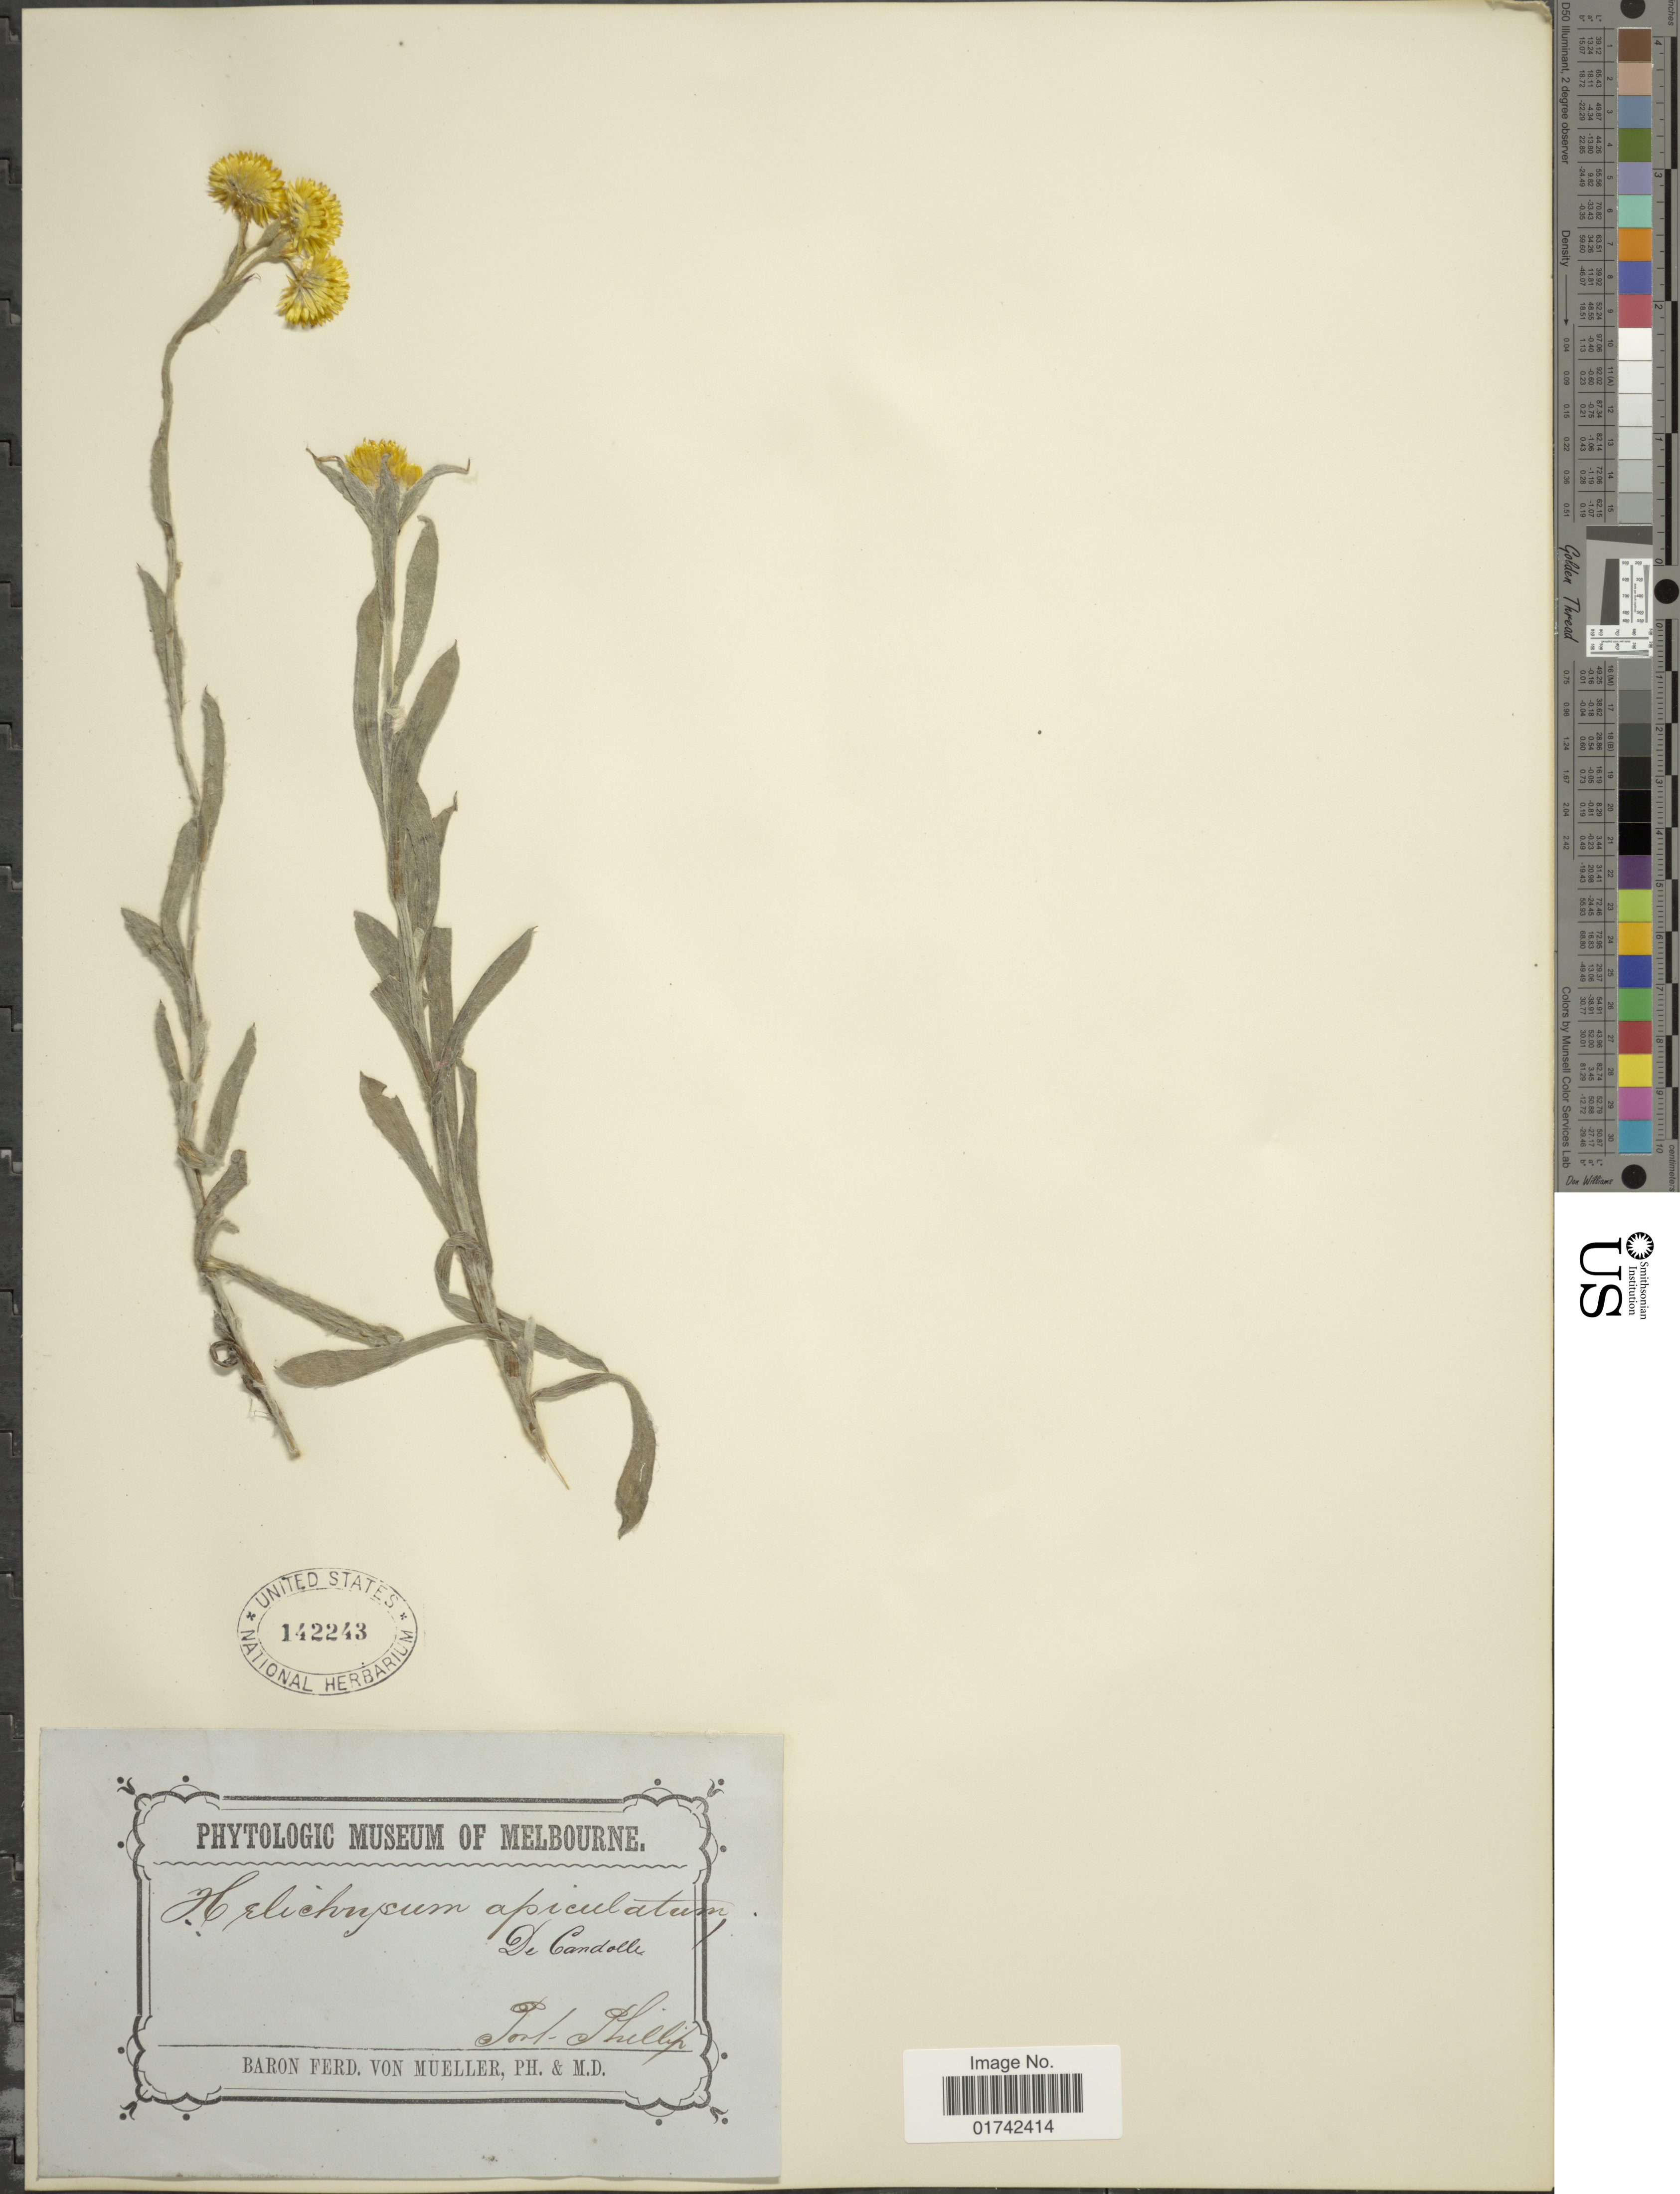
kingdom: Plantae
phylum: Tracheophyta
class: Magnoliopsida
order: Asterales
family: Asteraceae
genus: Helichrysum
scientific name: Helichrysum apiculatum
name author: (Labill.) D. Don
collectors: B. von Mueller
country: Australia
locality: Port Phillip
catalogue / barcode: US 142243